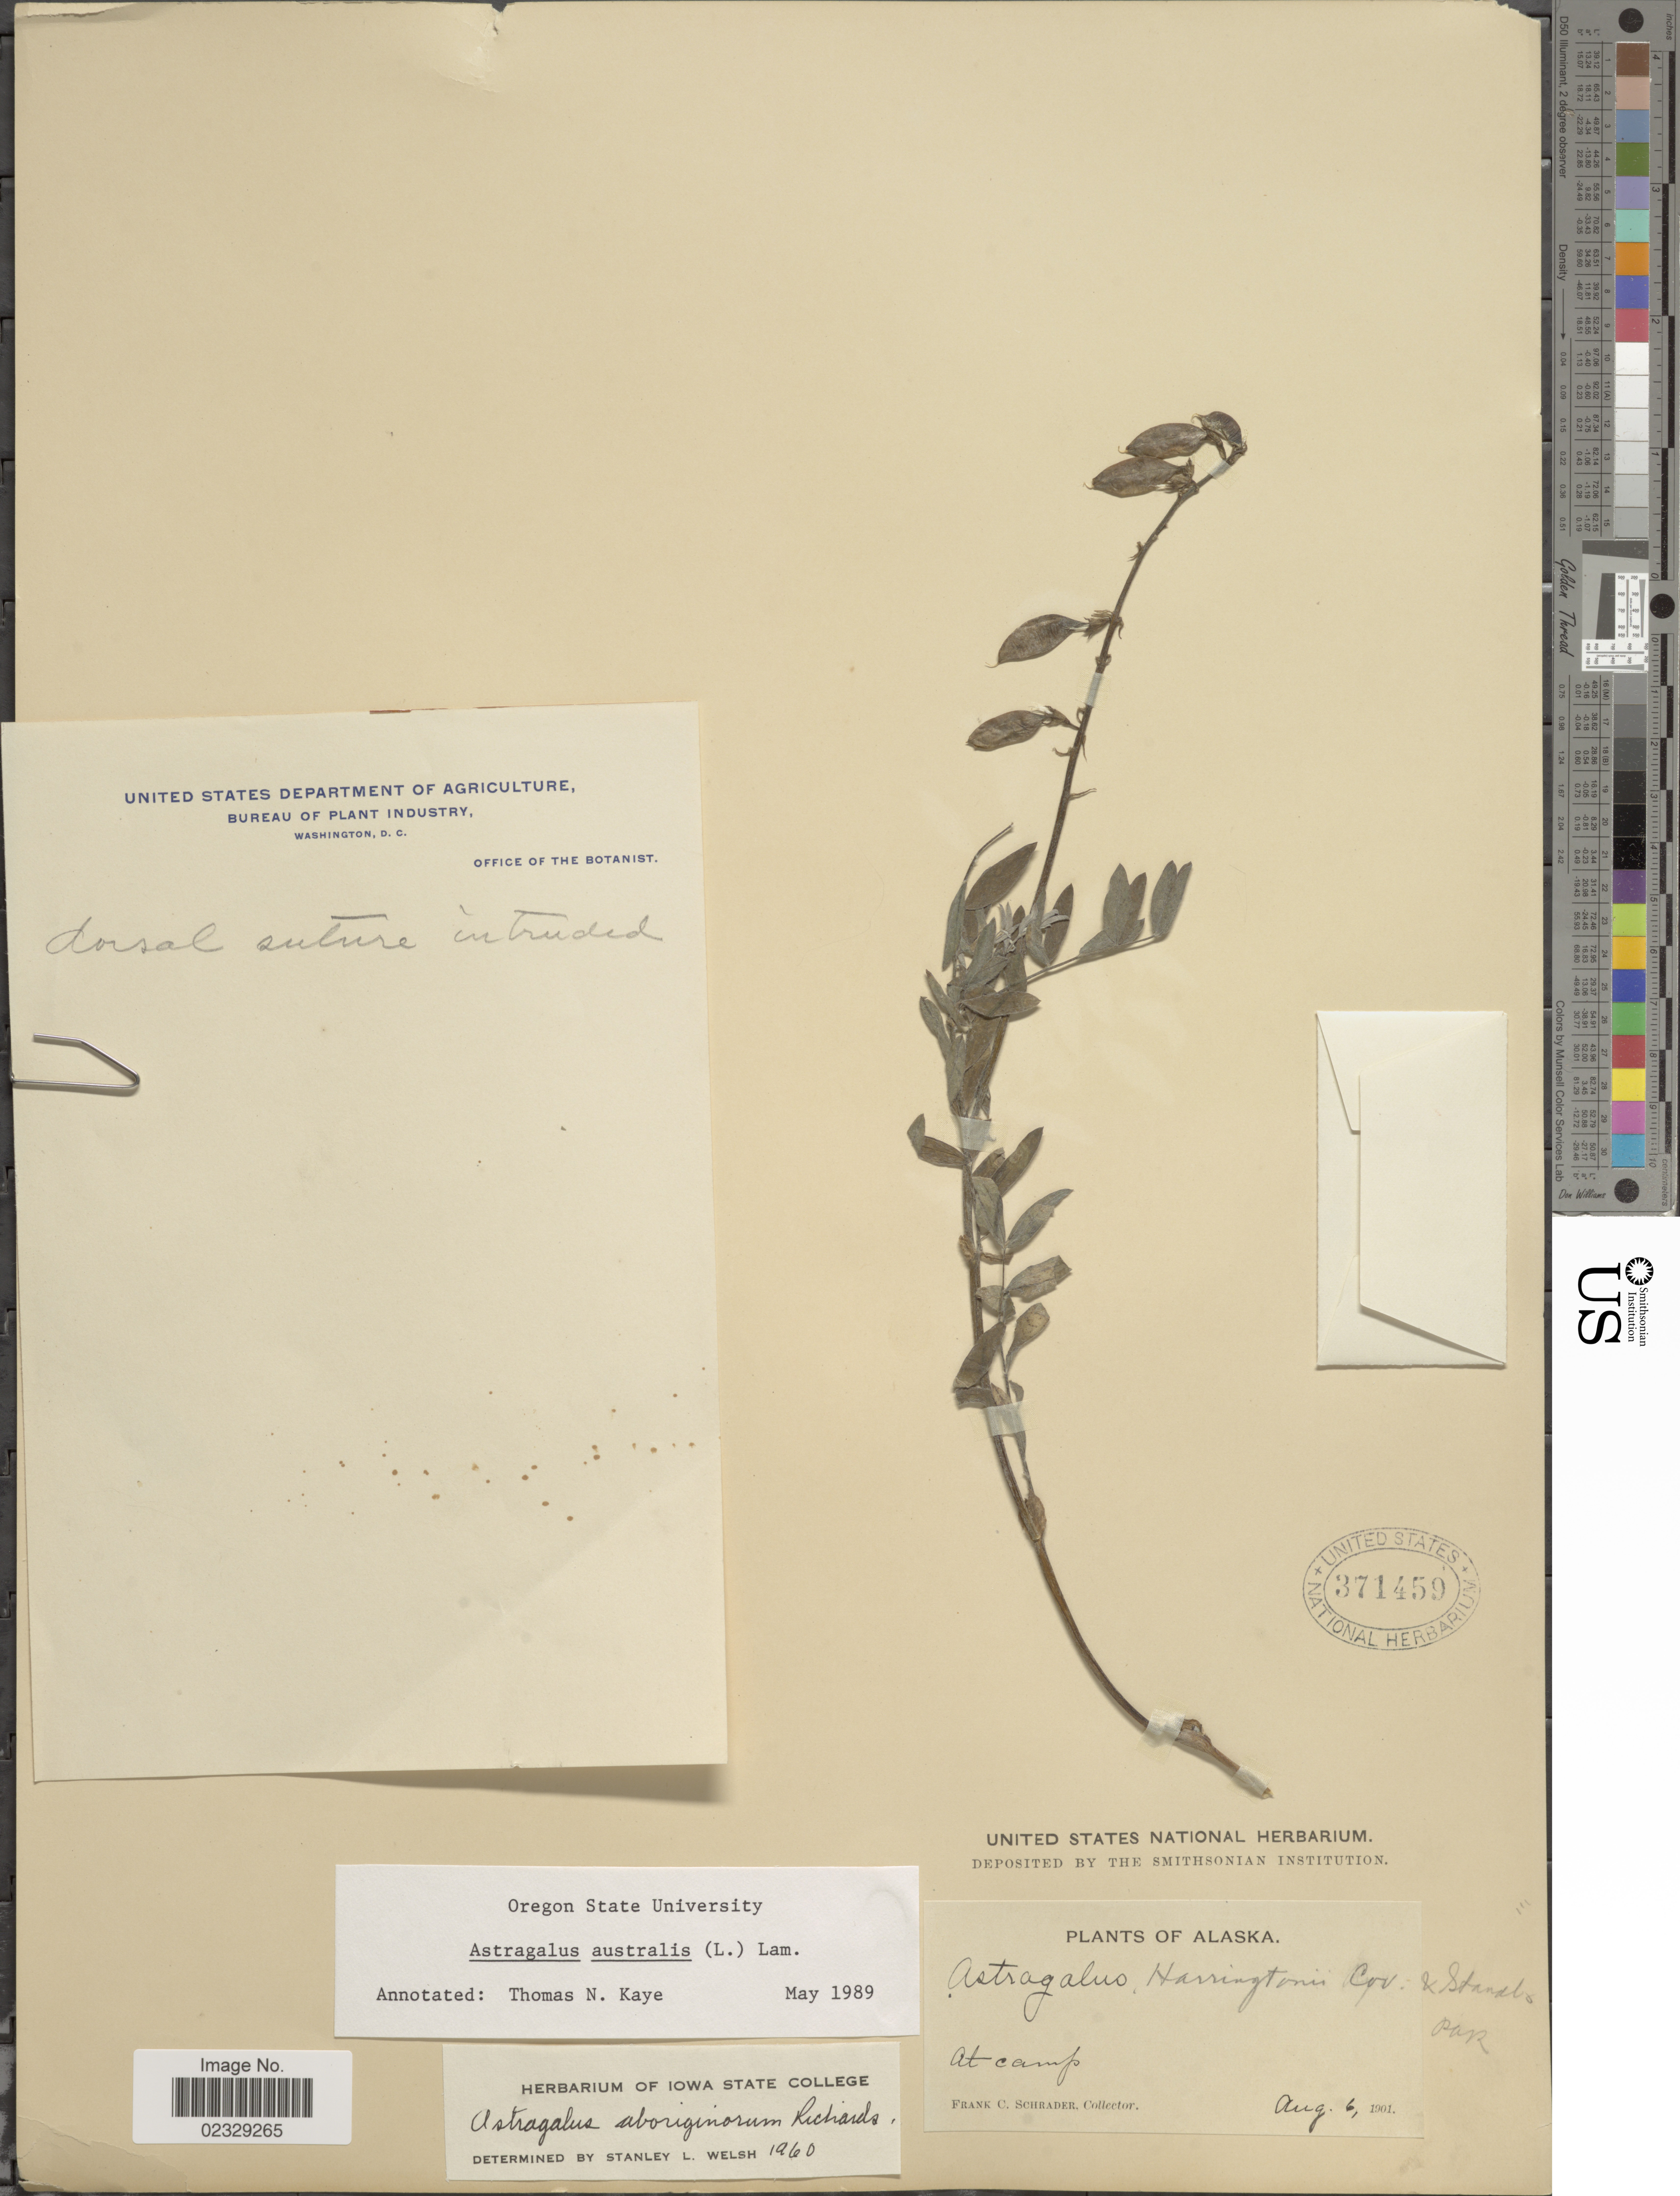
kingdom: Plantae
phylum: Tracheophyta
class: Magnoliopsida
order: Fabales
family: Fabaceae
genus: Astragalus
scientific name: Astragalus australis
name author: (L.) Lam.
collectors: F. C. Schrader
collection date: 1901-08-06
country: United States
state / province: Alaska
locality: At camp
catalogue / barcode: US 371459